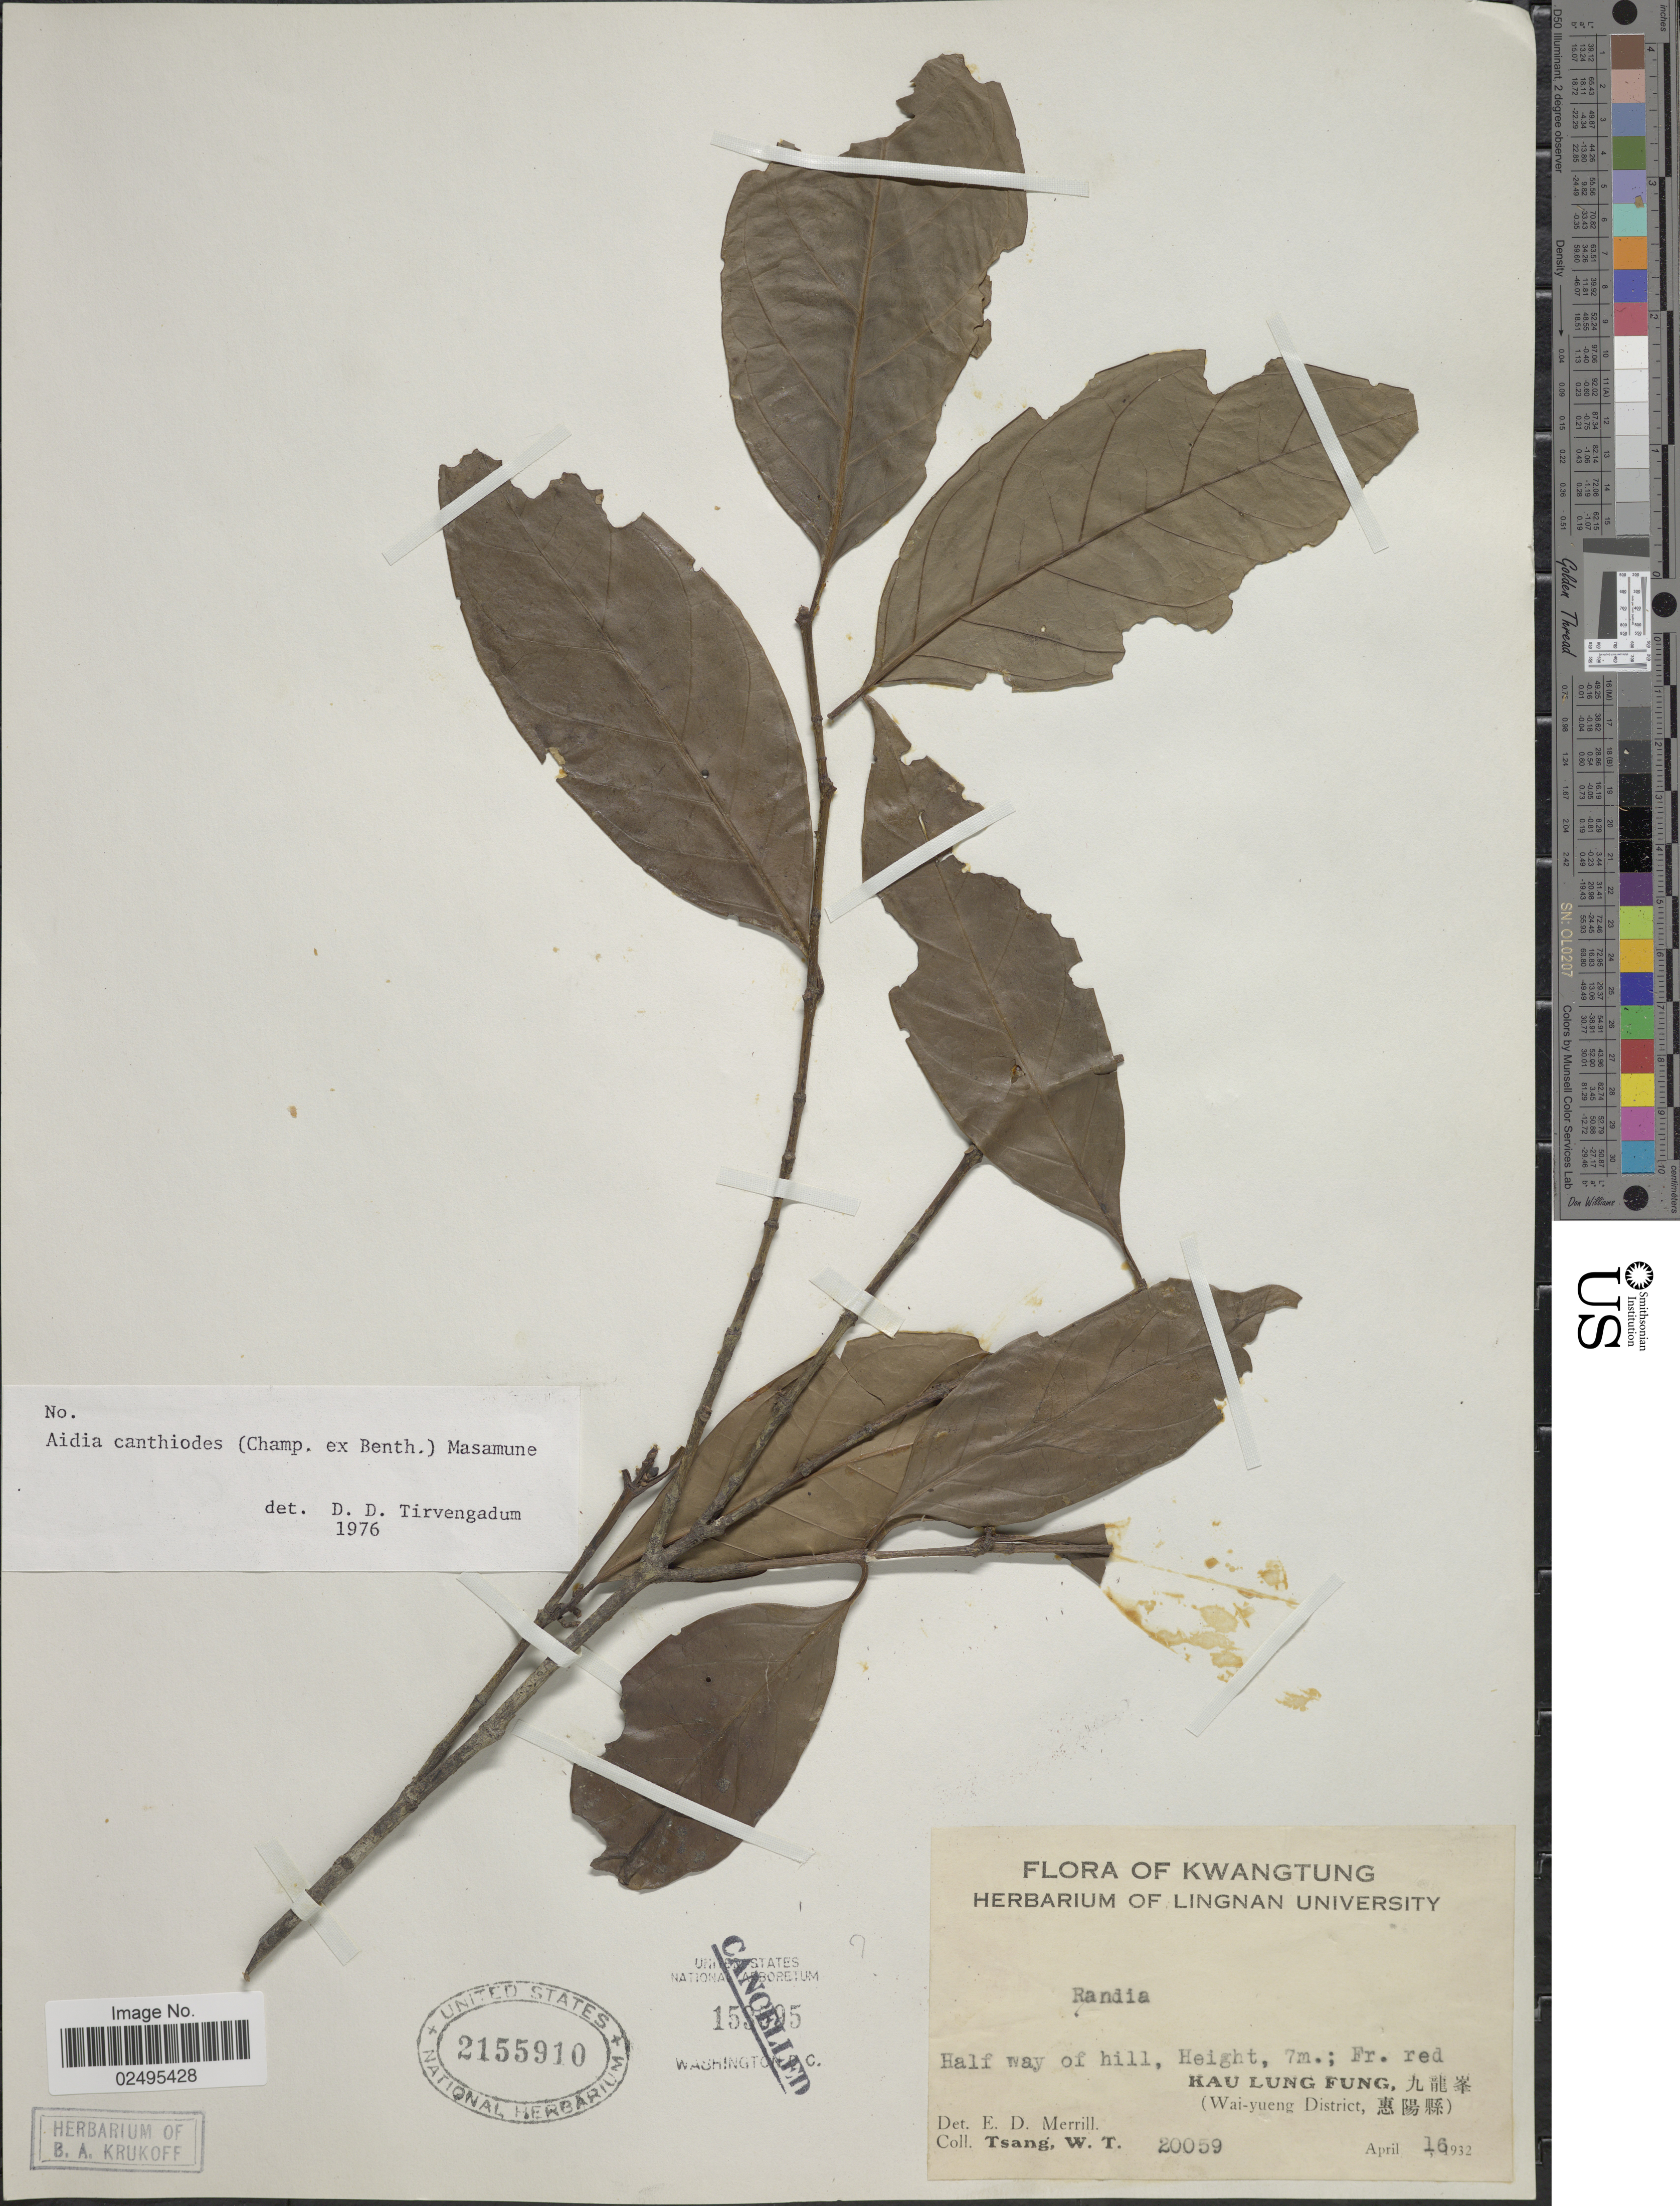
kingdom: Plantae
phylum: Tracheophyta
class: Magnoliopsida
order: Gentianales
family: Rubiaceae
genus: Aidia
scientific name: Aidia canthioides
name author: (Champ. ex Benth.) Masam.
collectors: W. T. Tsang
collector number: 20059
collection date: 1932-04-16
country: China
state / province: Guangdong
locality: Kwangtung, half way of hill, Kau Lung Fung (Wai-yueng District)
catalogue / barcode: US 2155910